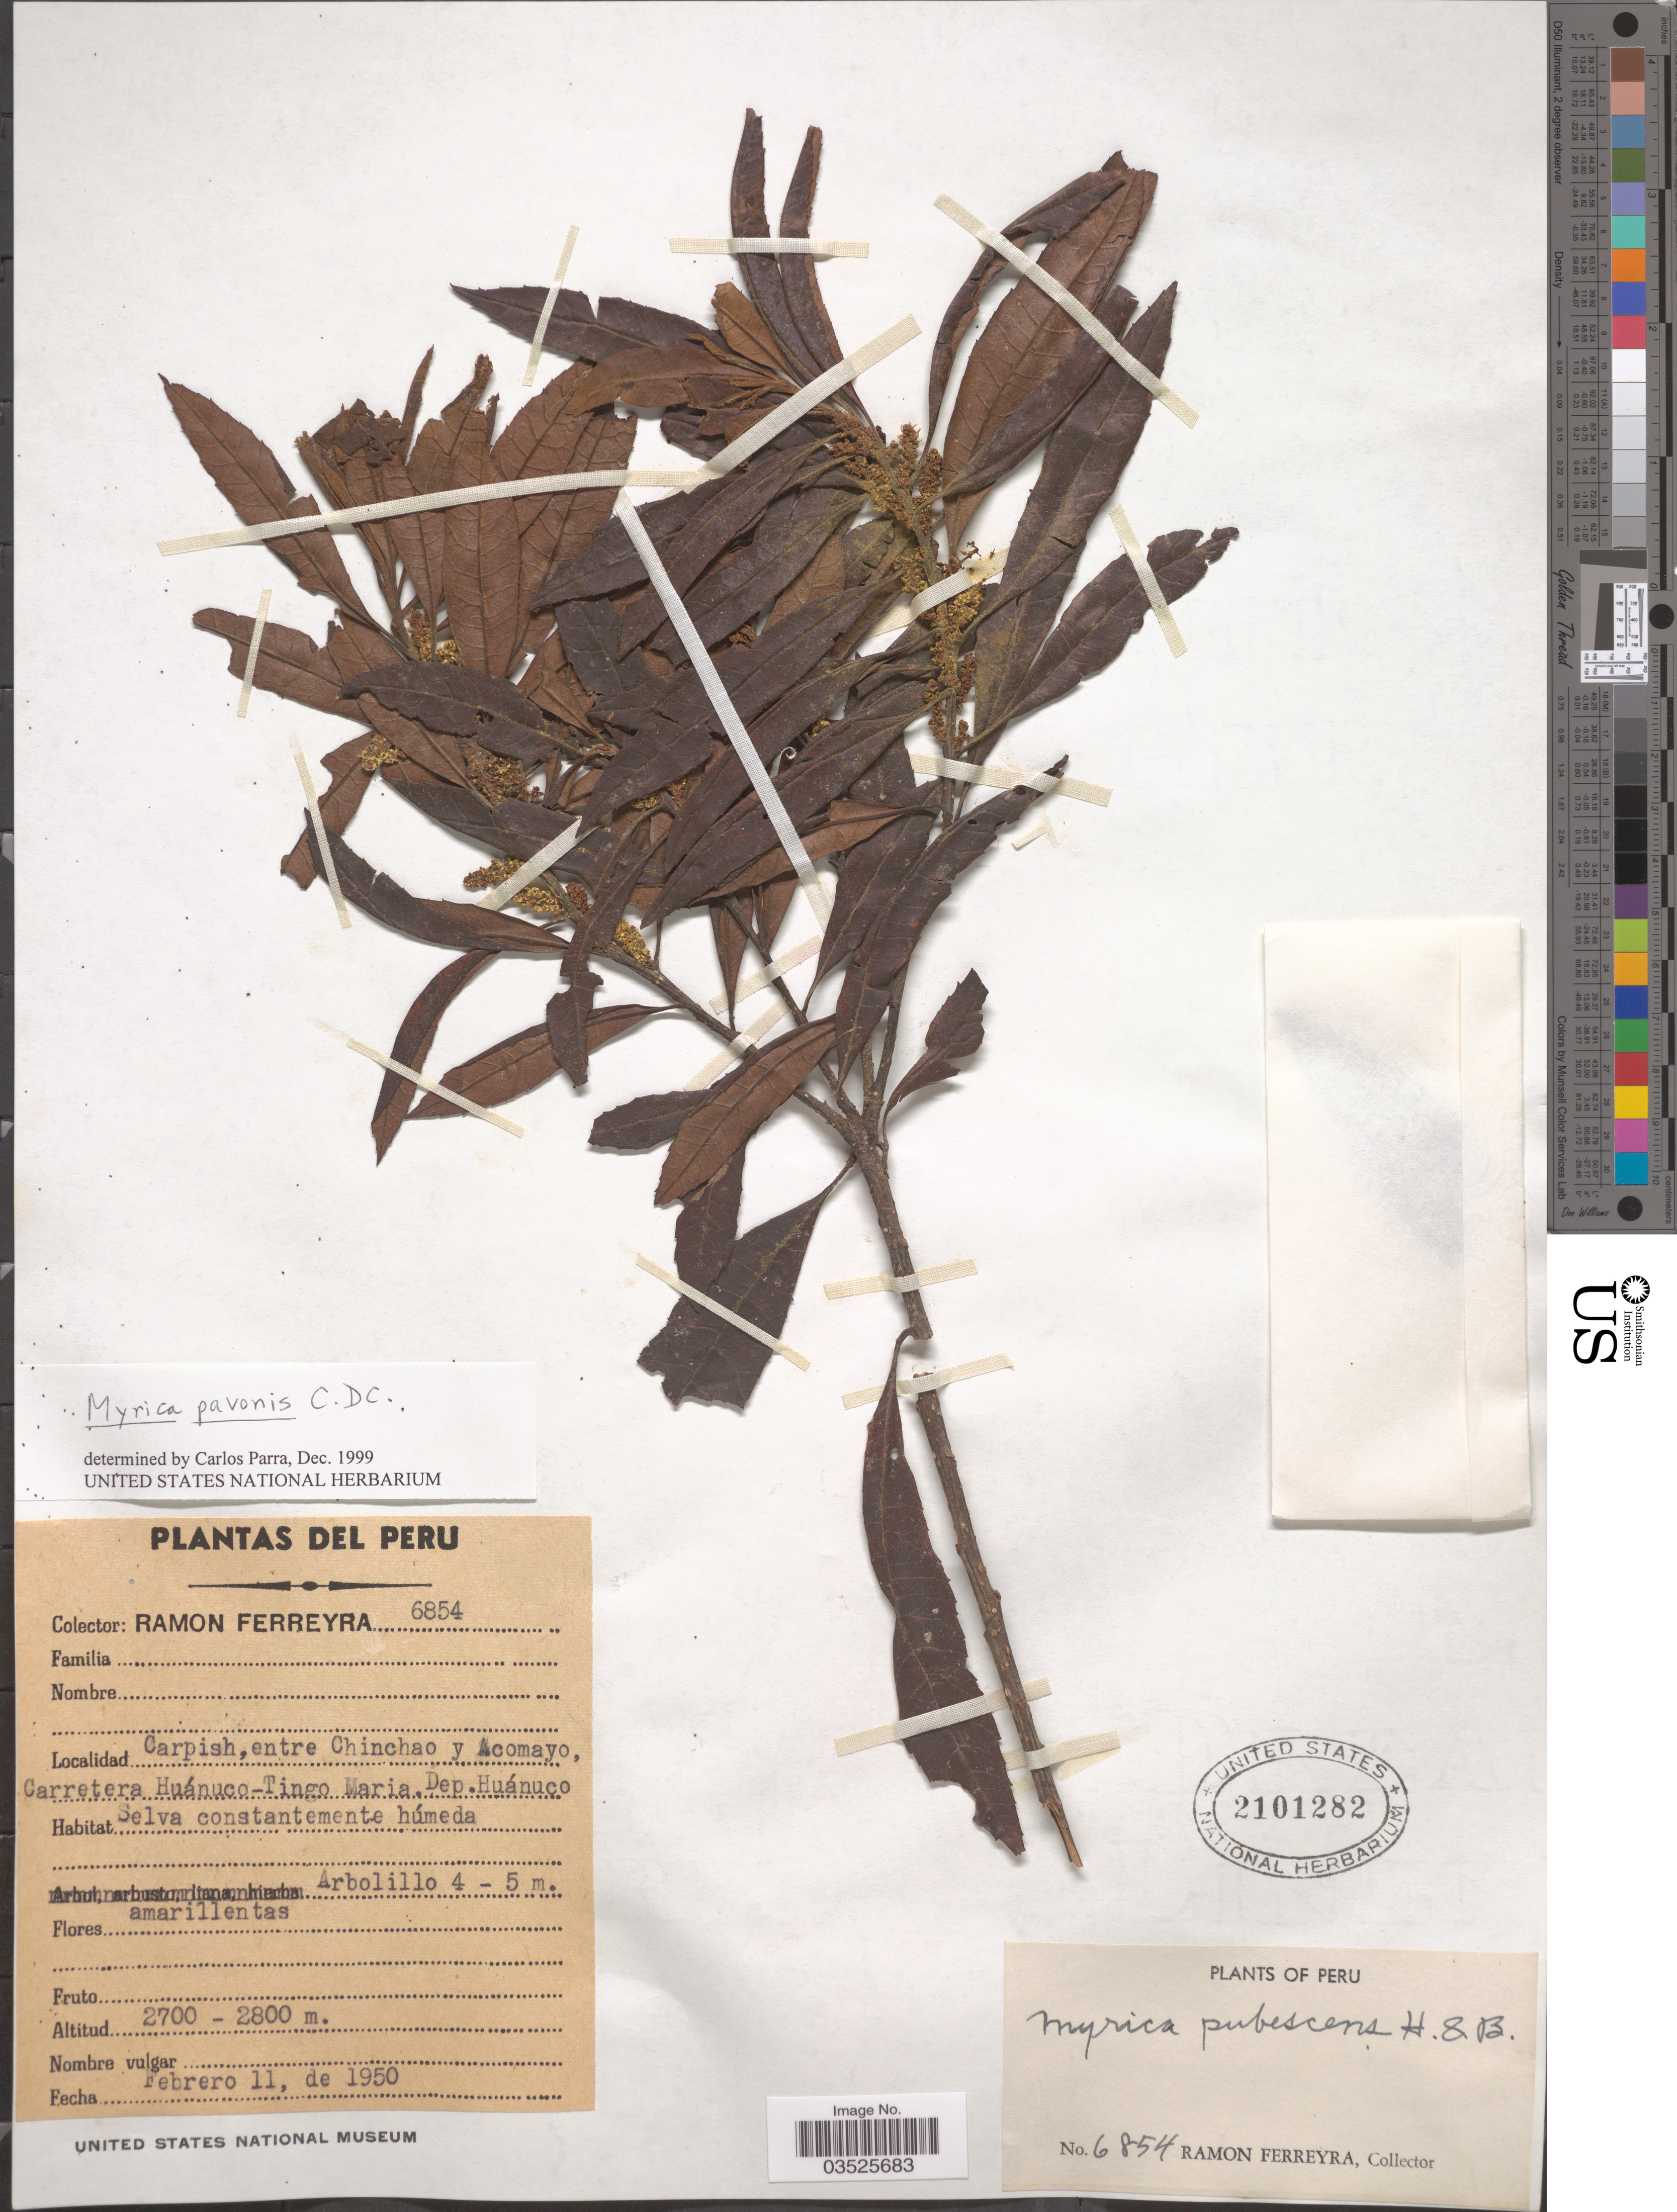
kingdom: Plantae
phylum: Tracheophyta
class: Magnoliopsida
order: Fagales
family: Myricaceae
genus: Morella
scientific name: Morella pavonis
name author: (C. DC.) Parra-Os.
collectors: R. A. Ferreyra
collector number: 6854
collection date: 1950-02-11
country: Peru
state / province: Huánuco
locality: Carpish, entre Chinchao y Acomayo, Carretera Huánuco-Tingo Maria. Dep. Huánuco.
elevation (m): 2700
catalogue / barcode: US 2101282